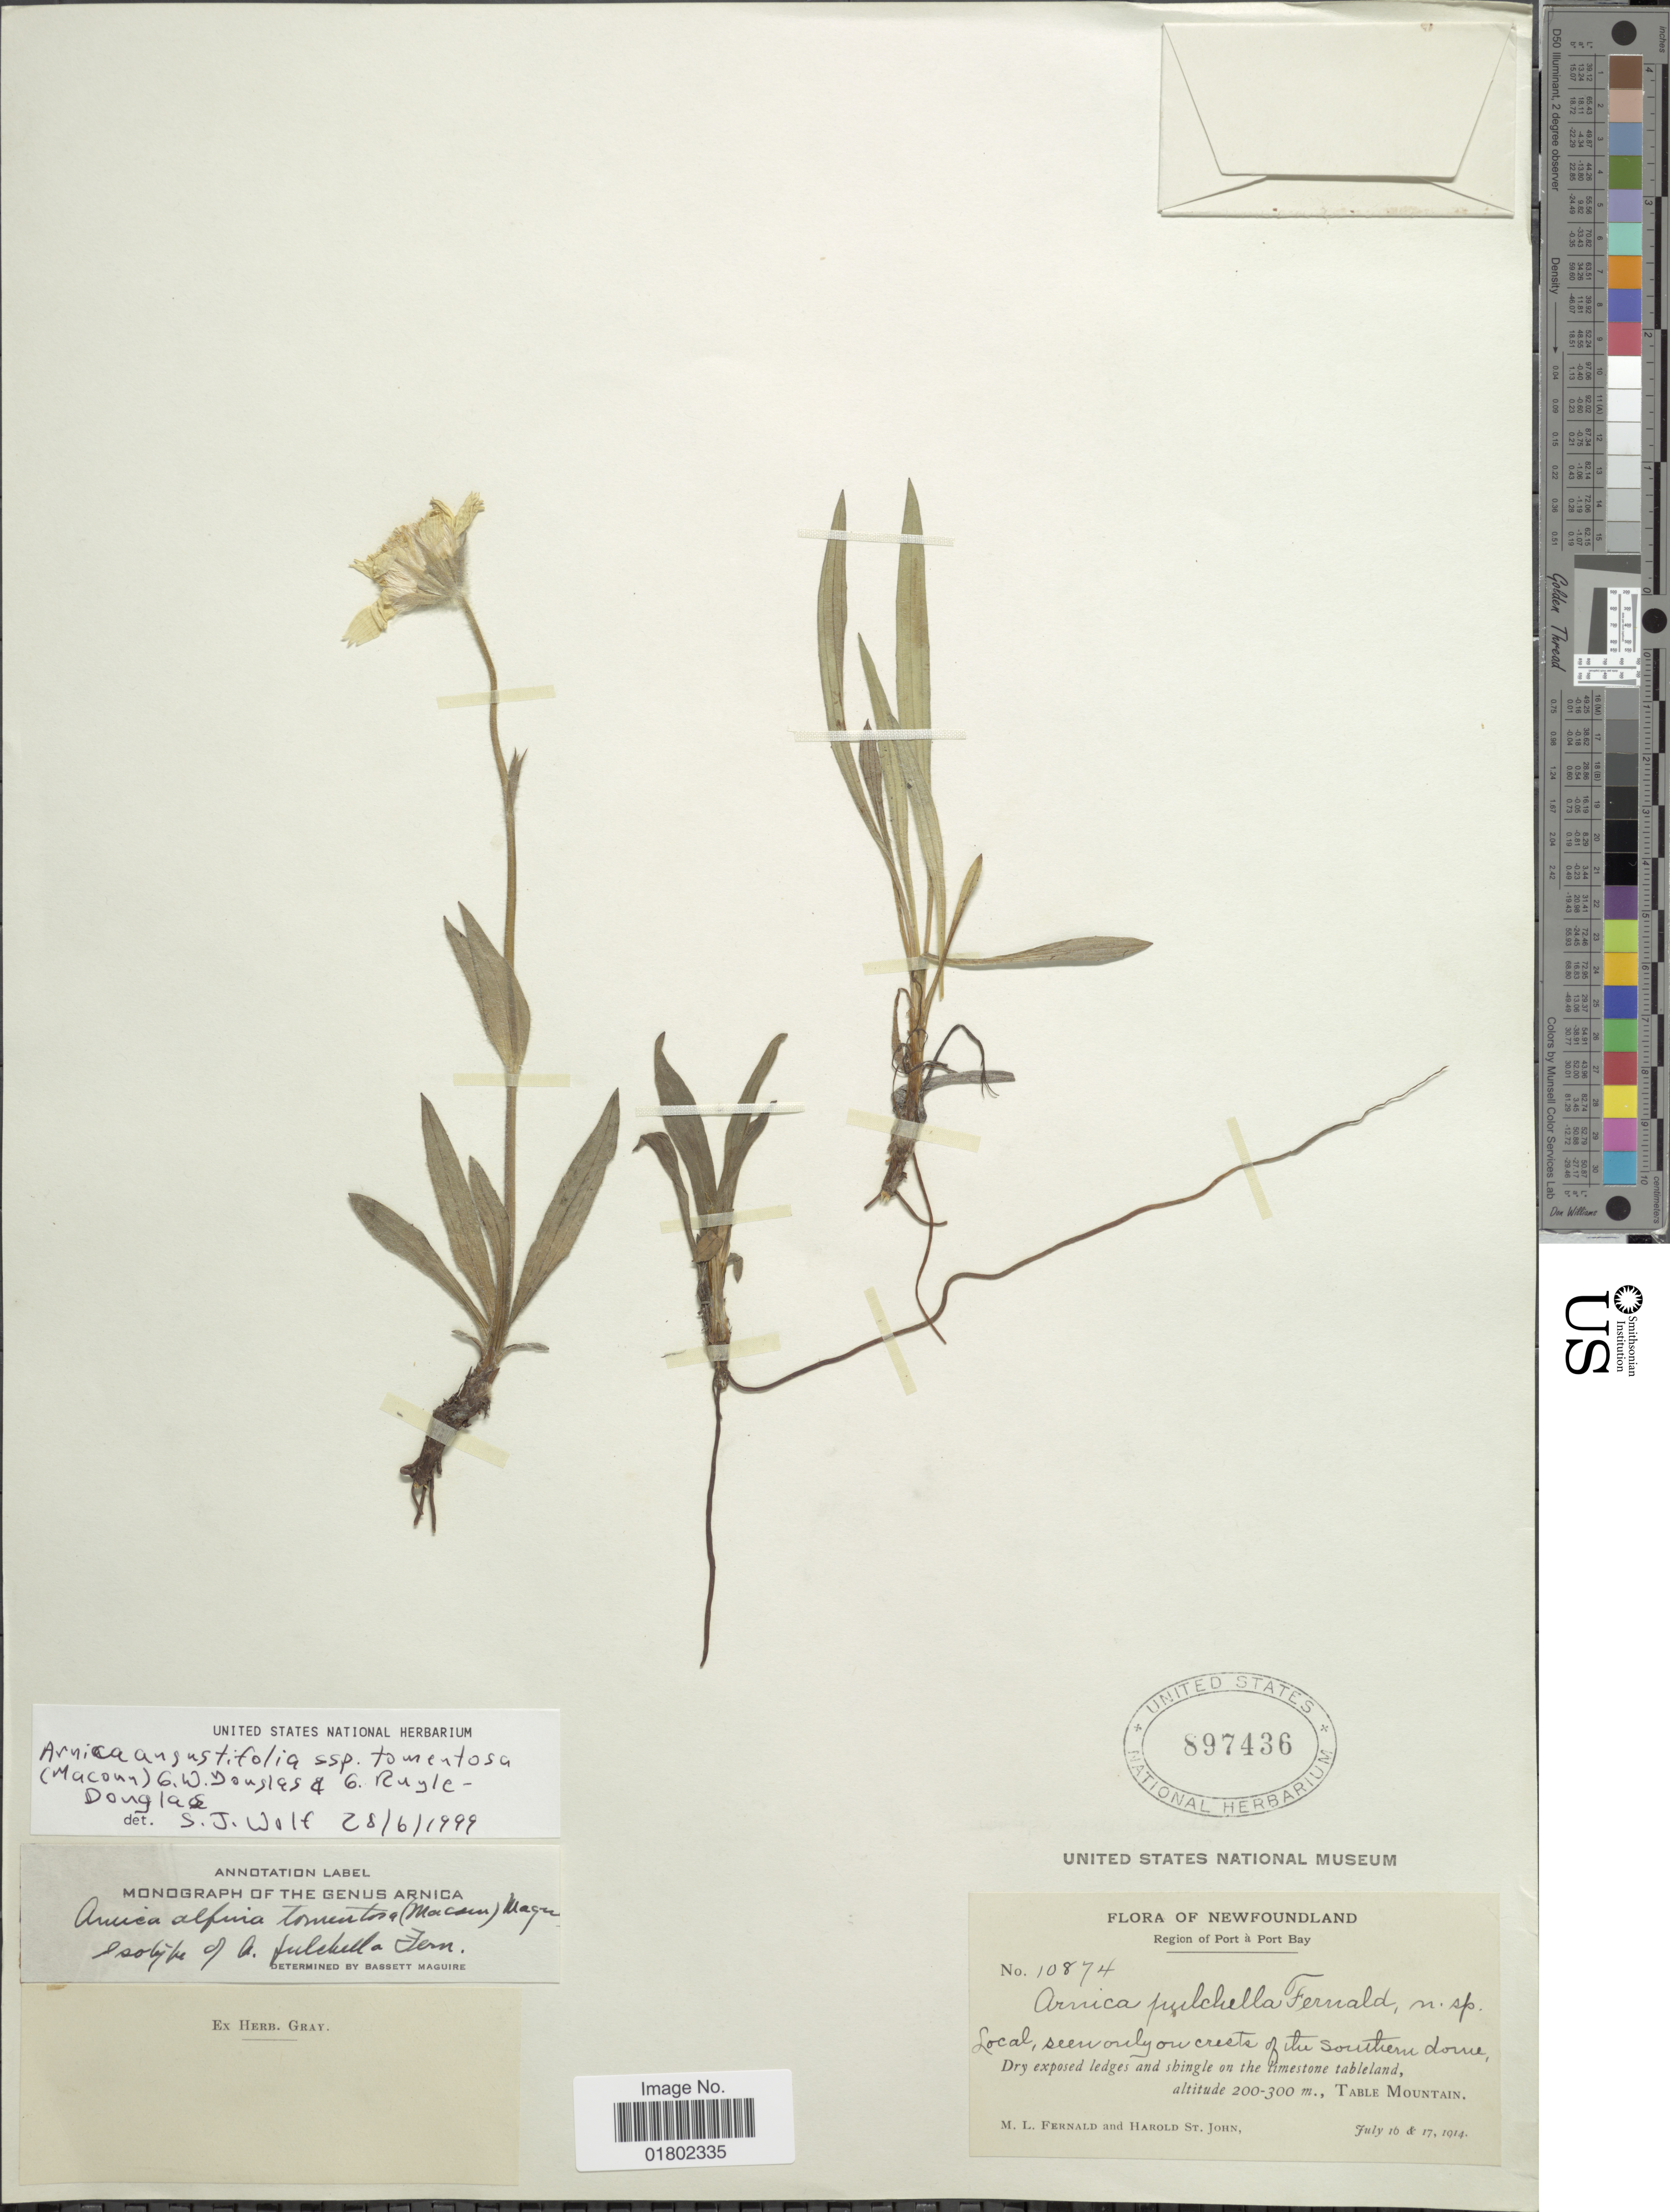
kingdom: Plantae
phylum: Tracheophyta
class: Magnoliopsida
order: Asterales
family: Asteraceae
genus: Arnica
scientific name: Arnica alpina subsp. tomentosa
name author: (Macoun) Maguire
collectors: M. L. Fernald & H. St. John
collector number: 10874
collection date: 1914-07-16/1914-07-17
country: Canada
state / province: Newfoundland and Labrador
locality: Region of Port a Port Bay, on creeks of the Southern dome, Table Mountain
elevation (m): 200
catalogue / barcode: US 897436